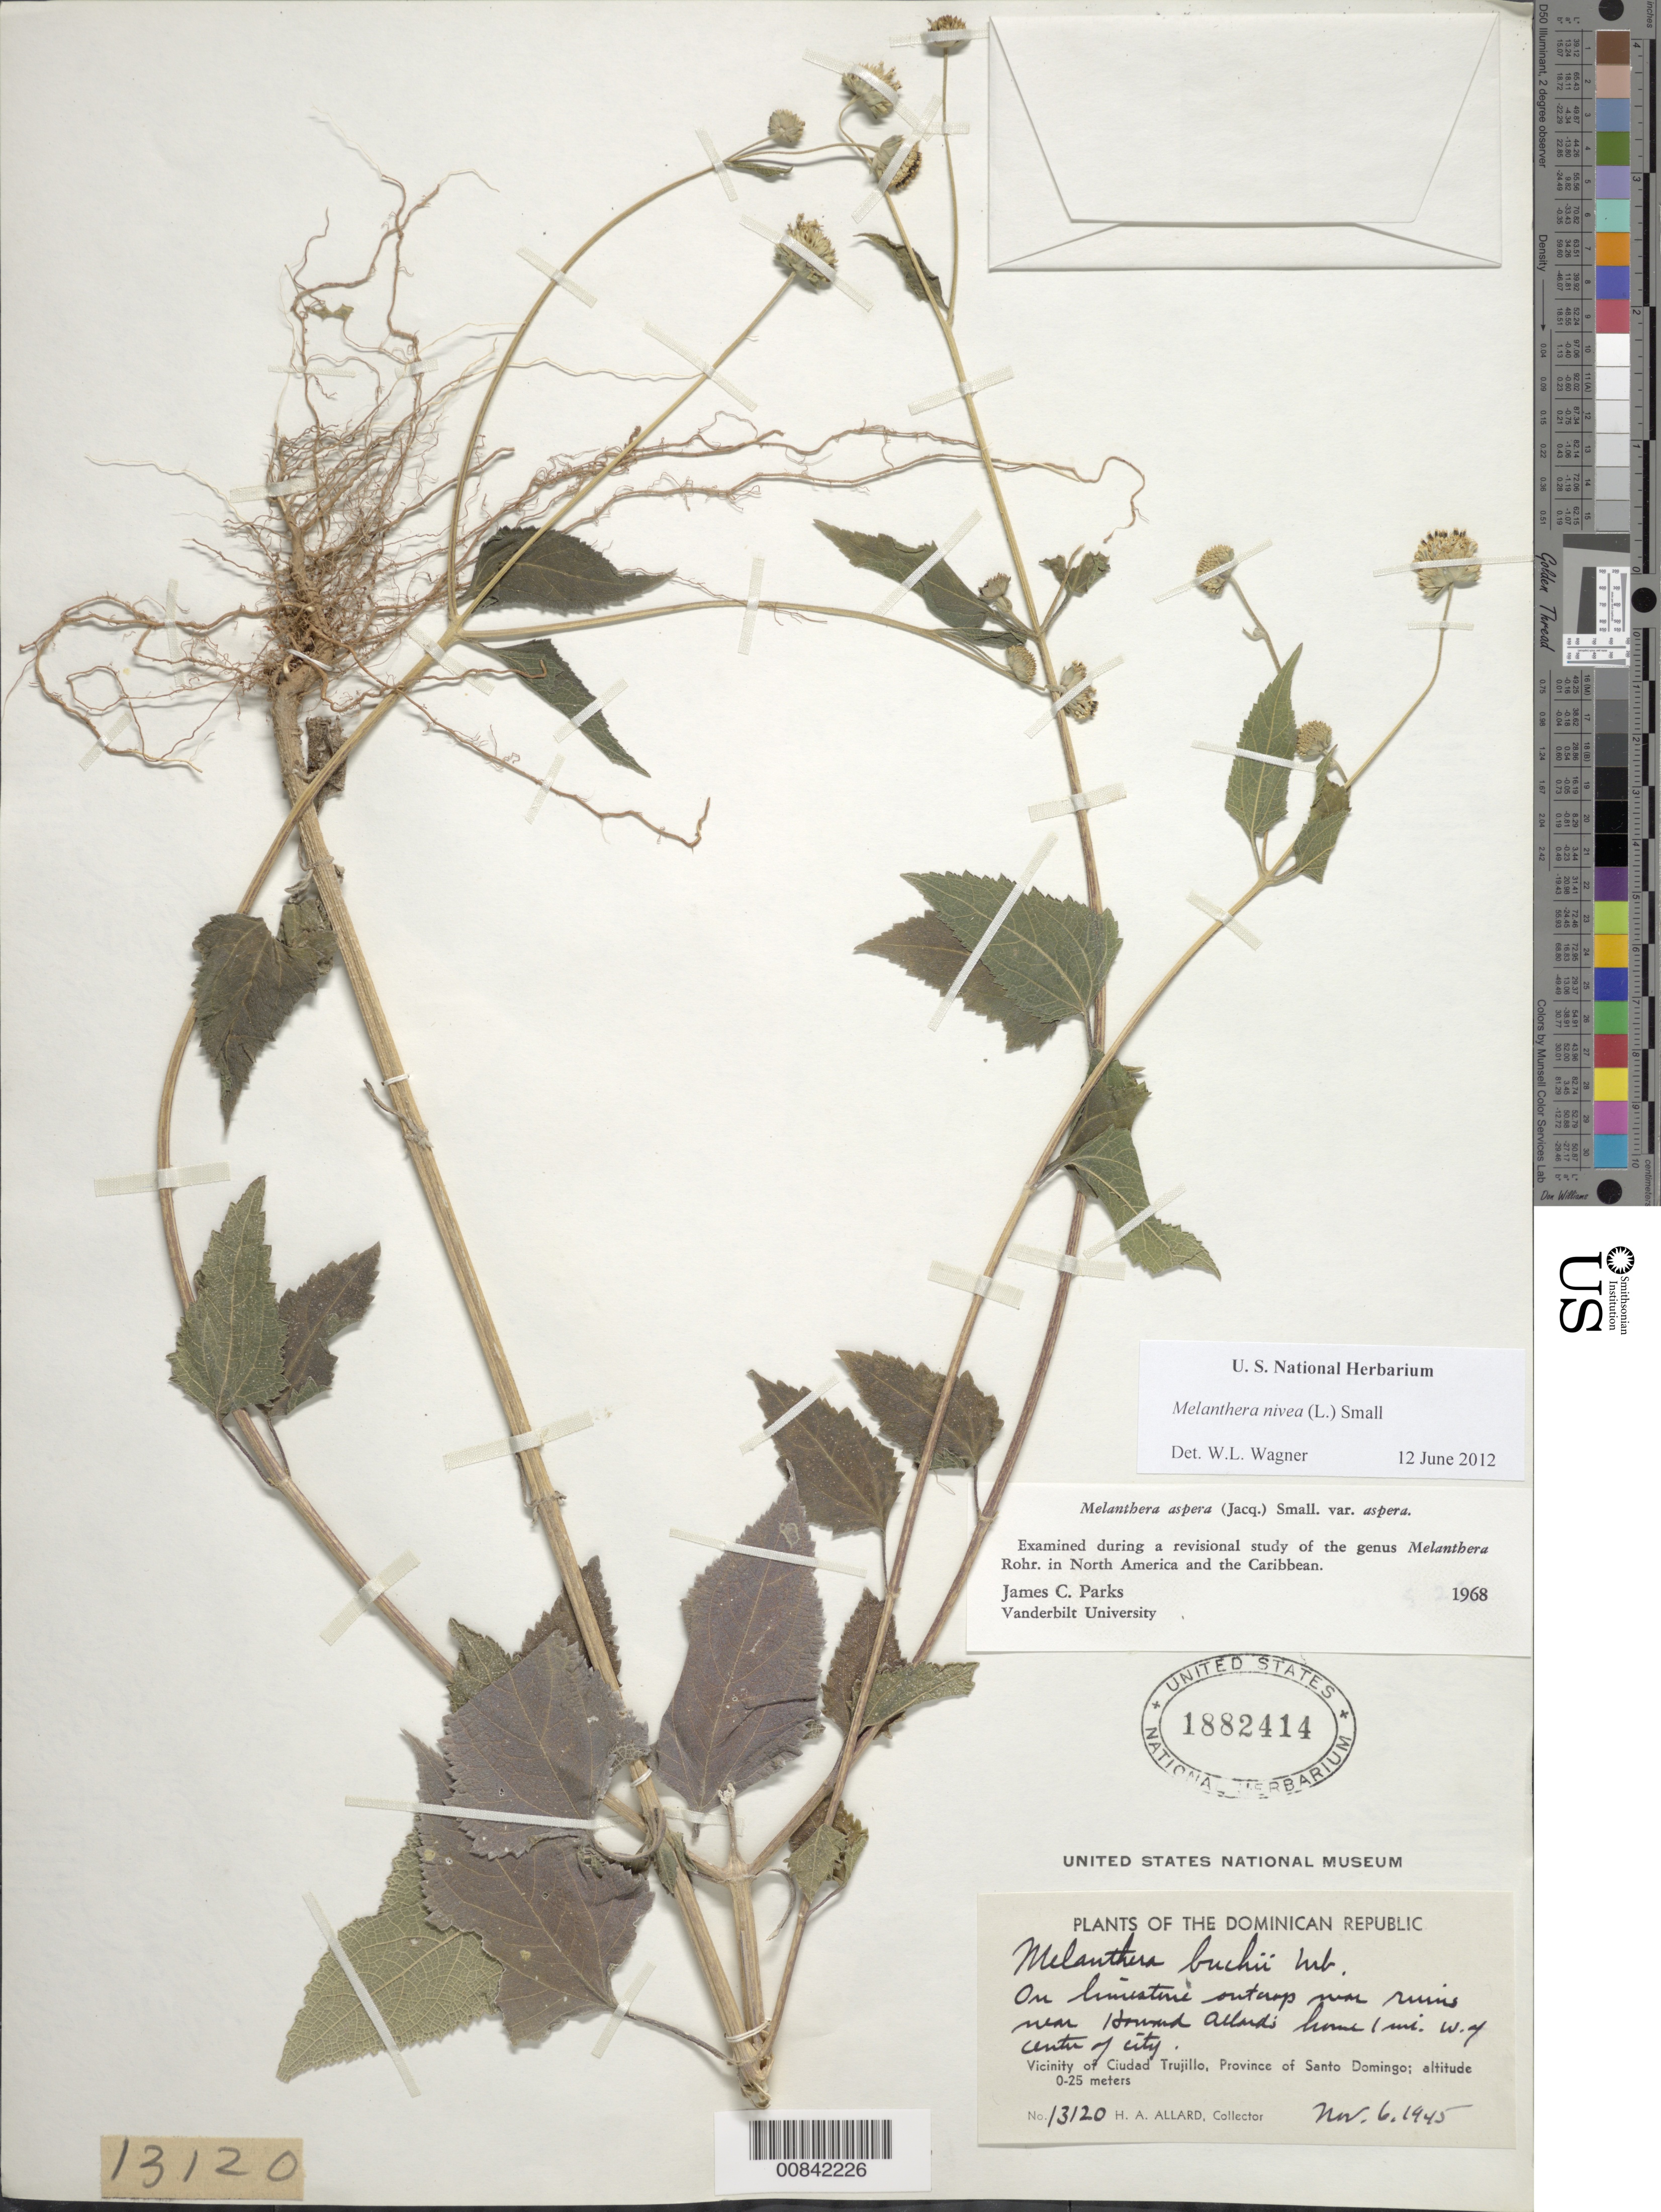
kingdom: Plantae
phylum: Tracheophyta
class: Magnoliopsida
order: Asterales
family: Asteraceae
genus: Melanthera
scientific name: Melanthera nivea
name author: (L.) Small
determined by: Parks, J. C.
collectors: H. A. Allard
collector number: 13120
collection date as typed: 06 Nov 1945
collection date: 1945-11-06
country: Dominican Republic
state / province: Distrito Nacional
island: Hispaniola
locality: Vicinity of Santo Domingo City, near ruins near Howard Allard's home, 1 mi W of center of city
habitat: On limestone outcrop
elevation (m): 0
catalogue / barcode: US 1882414